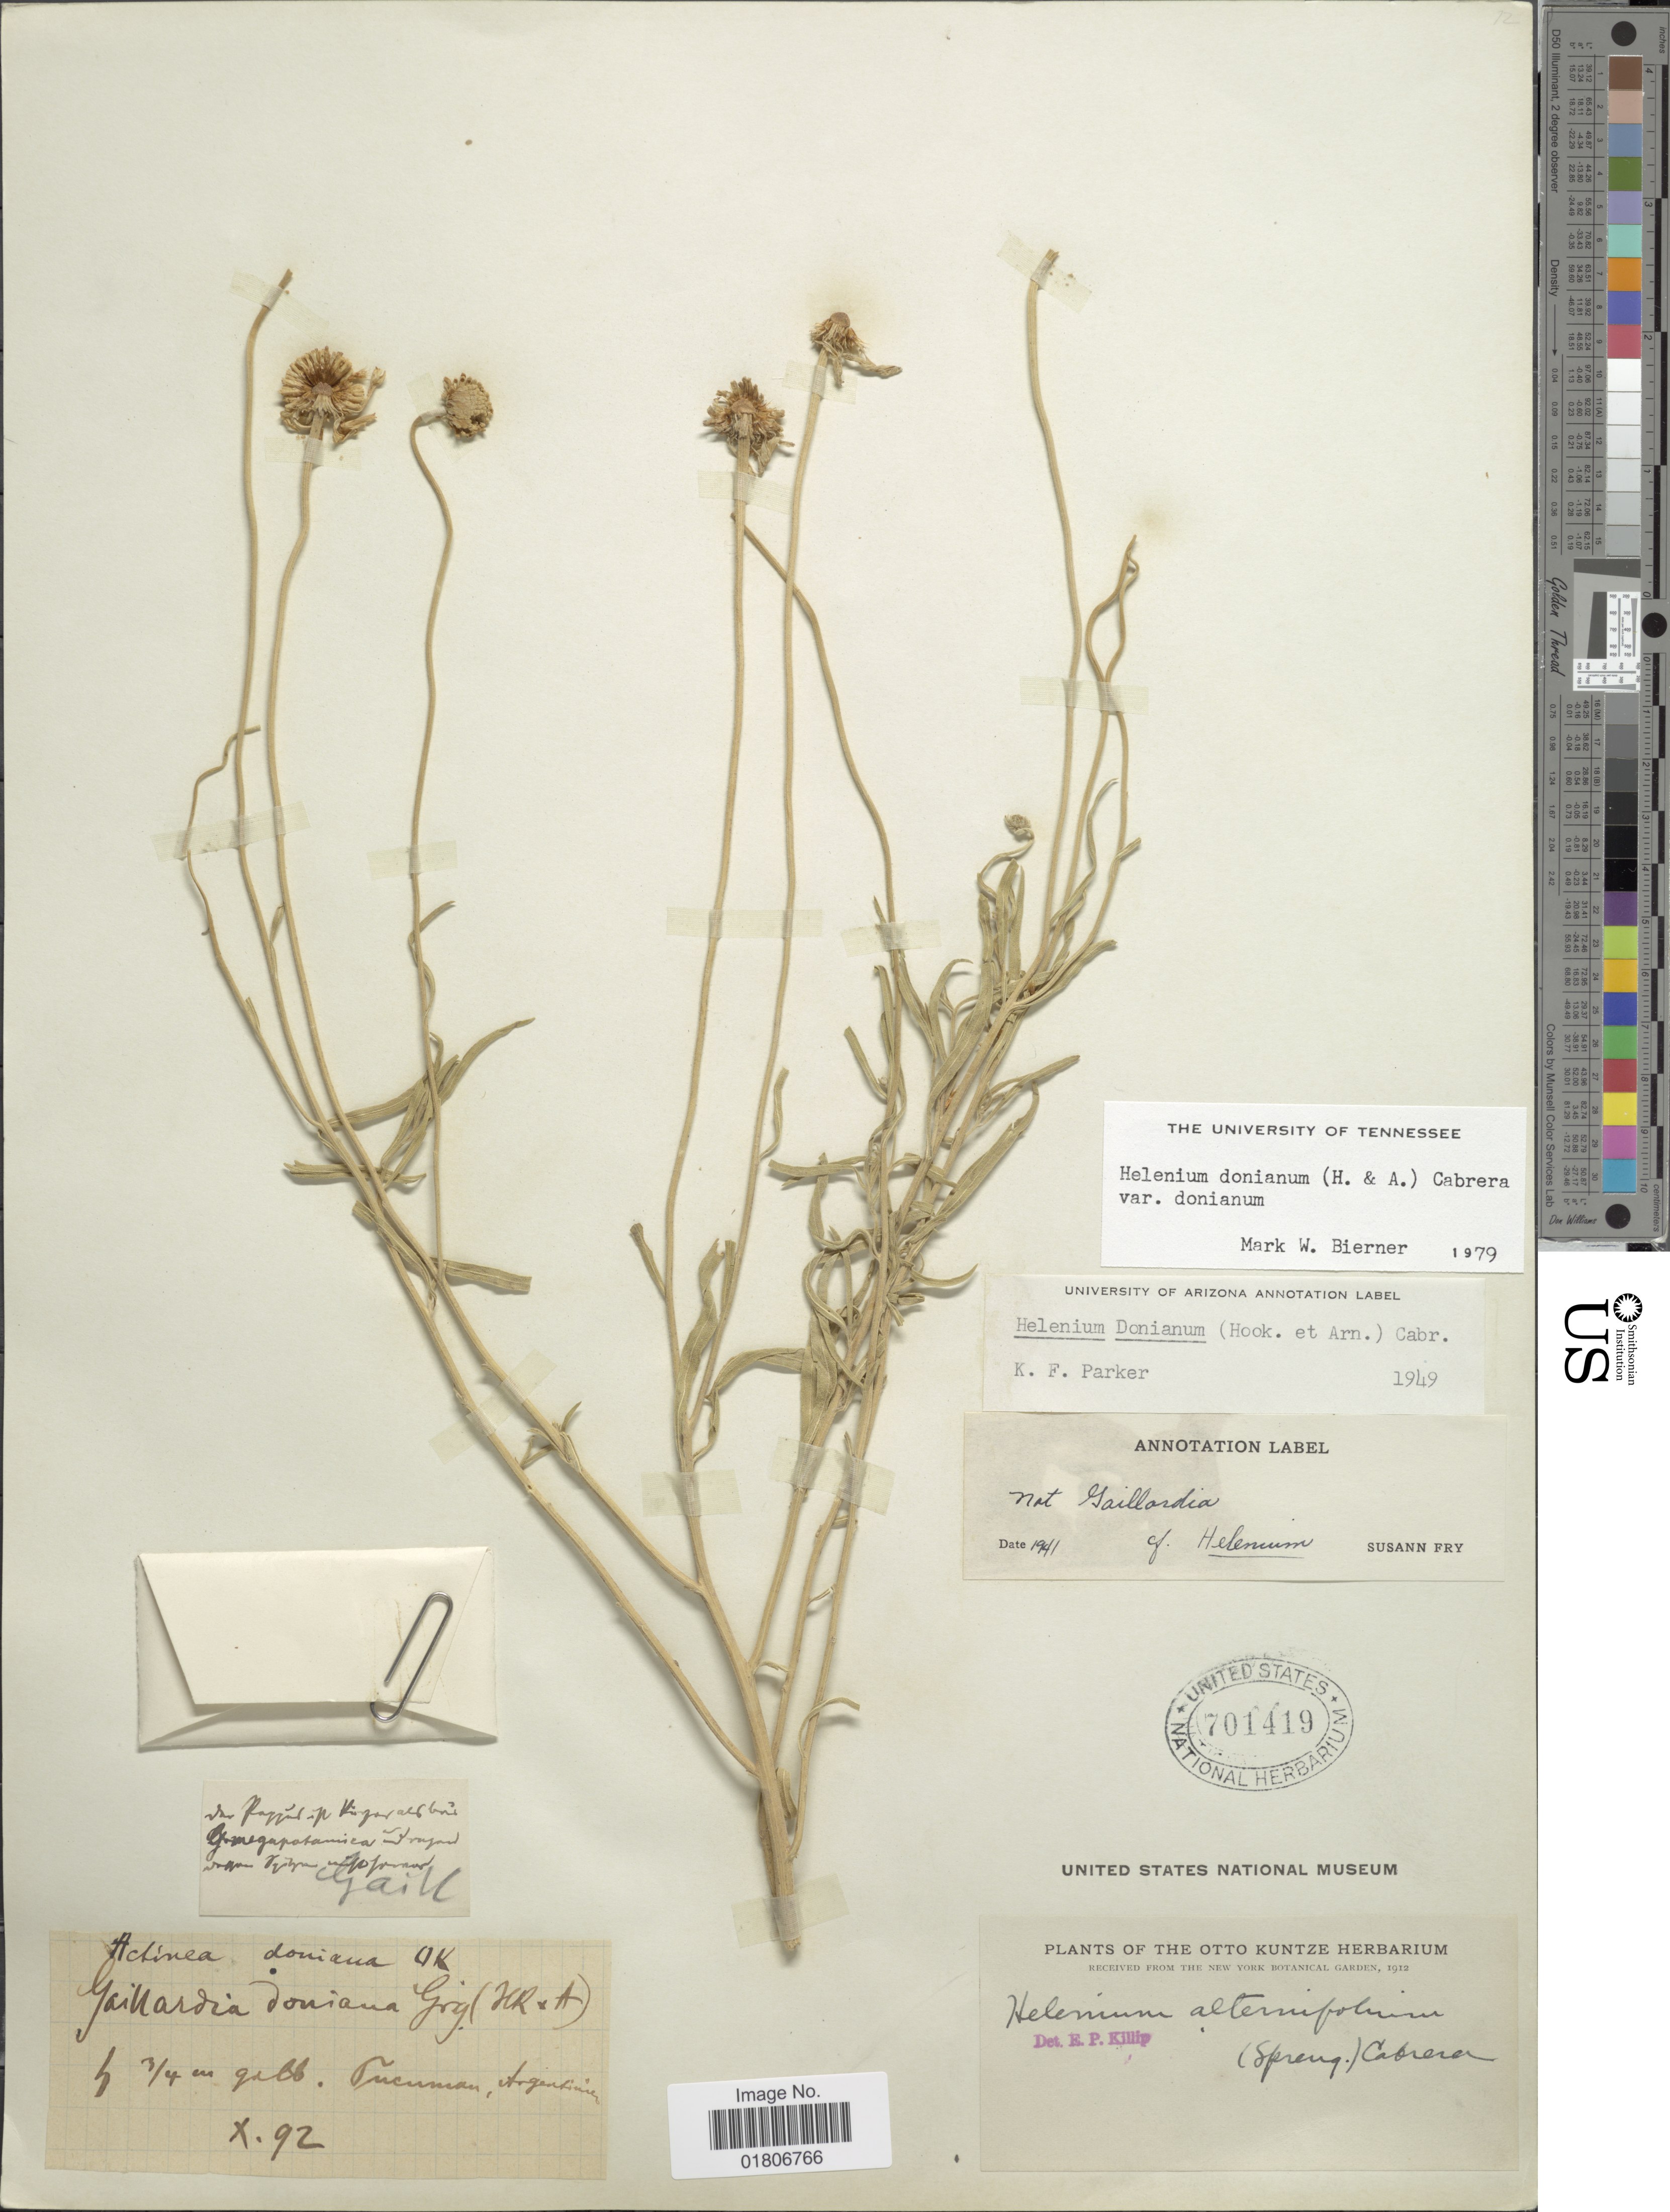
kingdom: Plantae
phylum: Tracheophyta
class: Magnoliopsida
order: Asterales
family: Asteraceae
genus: Helenium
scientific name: Helenium donianum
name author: (Hook. & Arn.) Cabrera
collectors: C.E.O. Kuntze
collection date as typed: Transcribed d/m/y: /10/92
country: Argentina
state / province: Tucuman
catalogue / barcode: US 701419